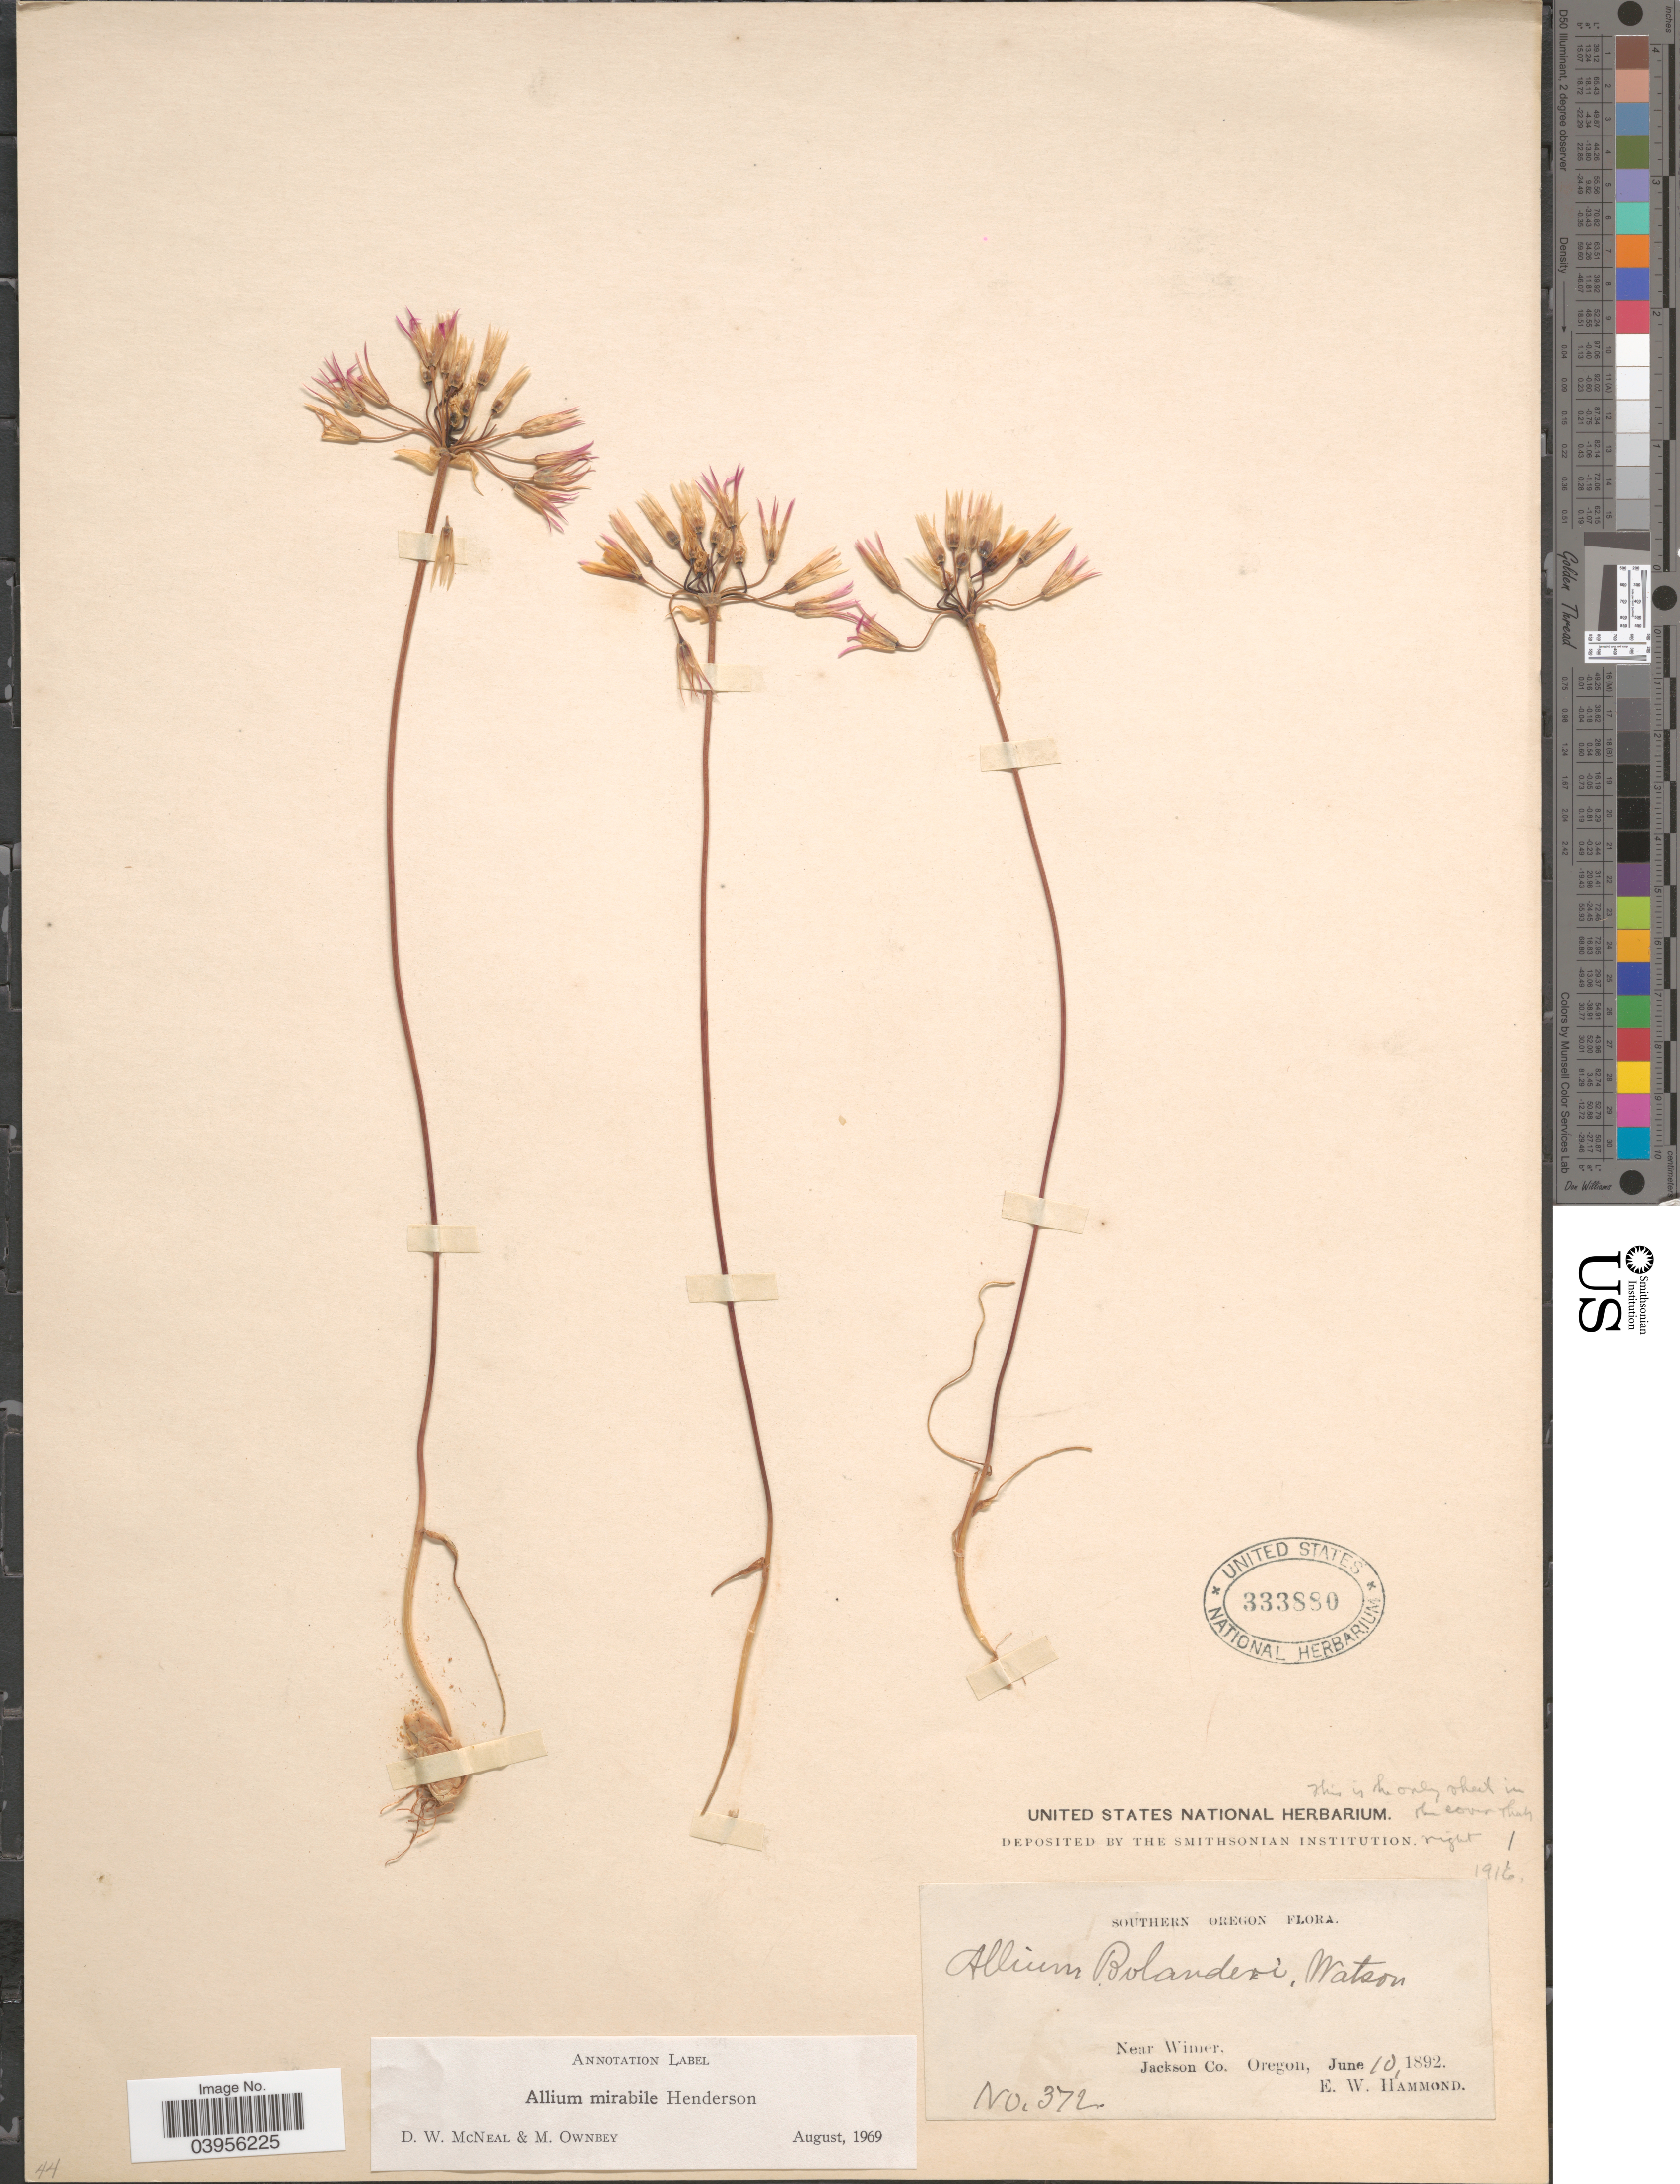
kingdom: Plantae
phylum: Tracheophyta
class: Liliopsida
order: Asparagales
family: Amaryllidaceae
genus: Allium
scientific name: Allium mirabile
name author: L.F. Hend.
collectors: E. Hammond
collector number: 372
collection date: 1892-06-10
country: United States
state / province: Oregon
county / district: Jackson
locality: Southern Oregon. Near Wimer. Jackson Co.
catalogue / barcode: US 333880